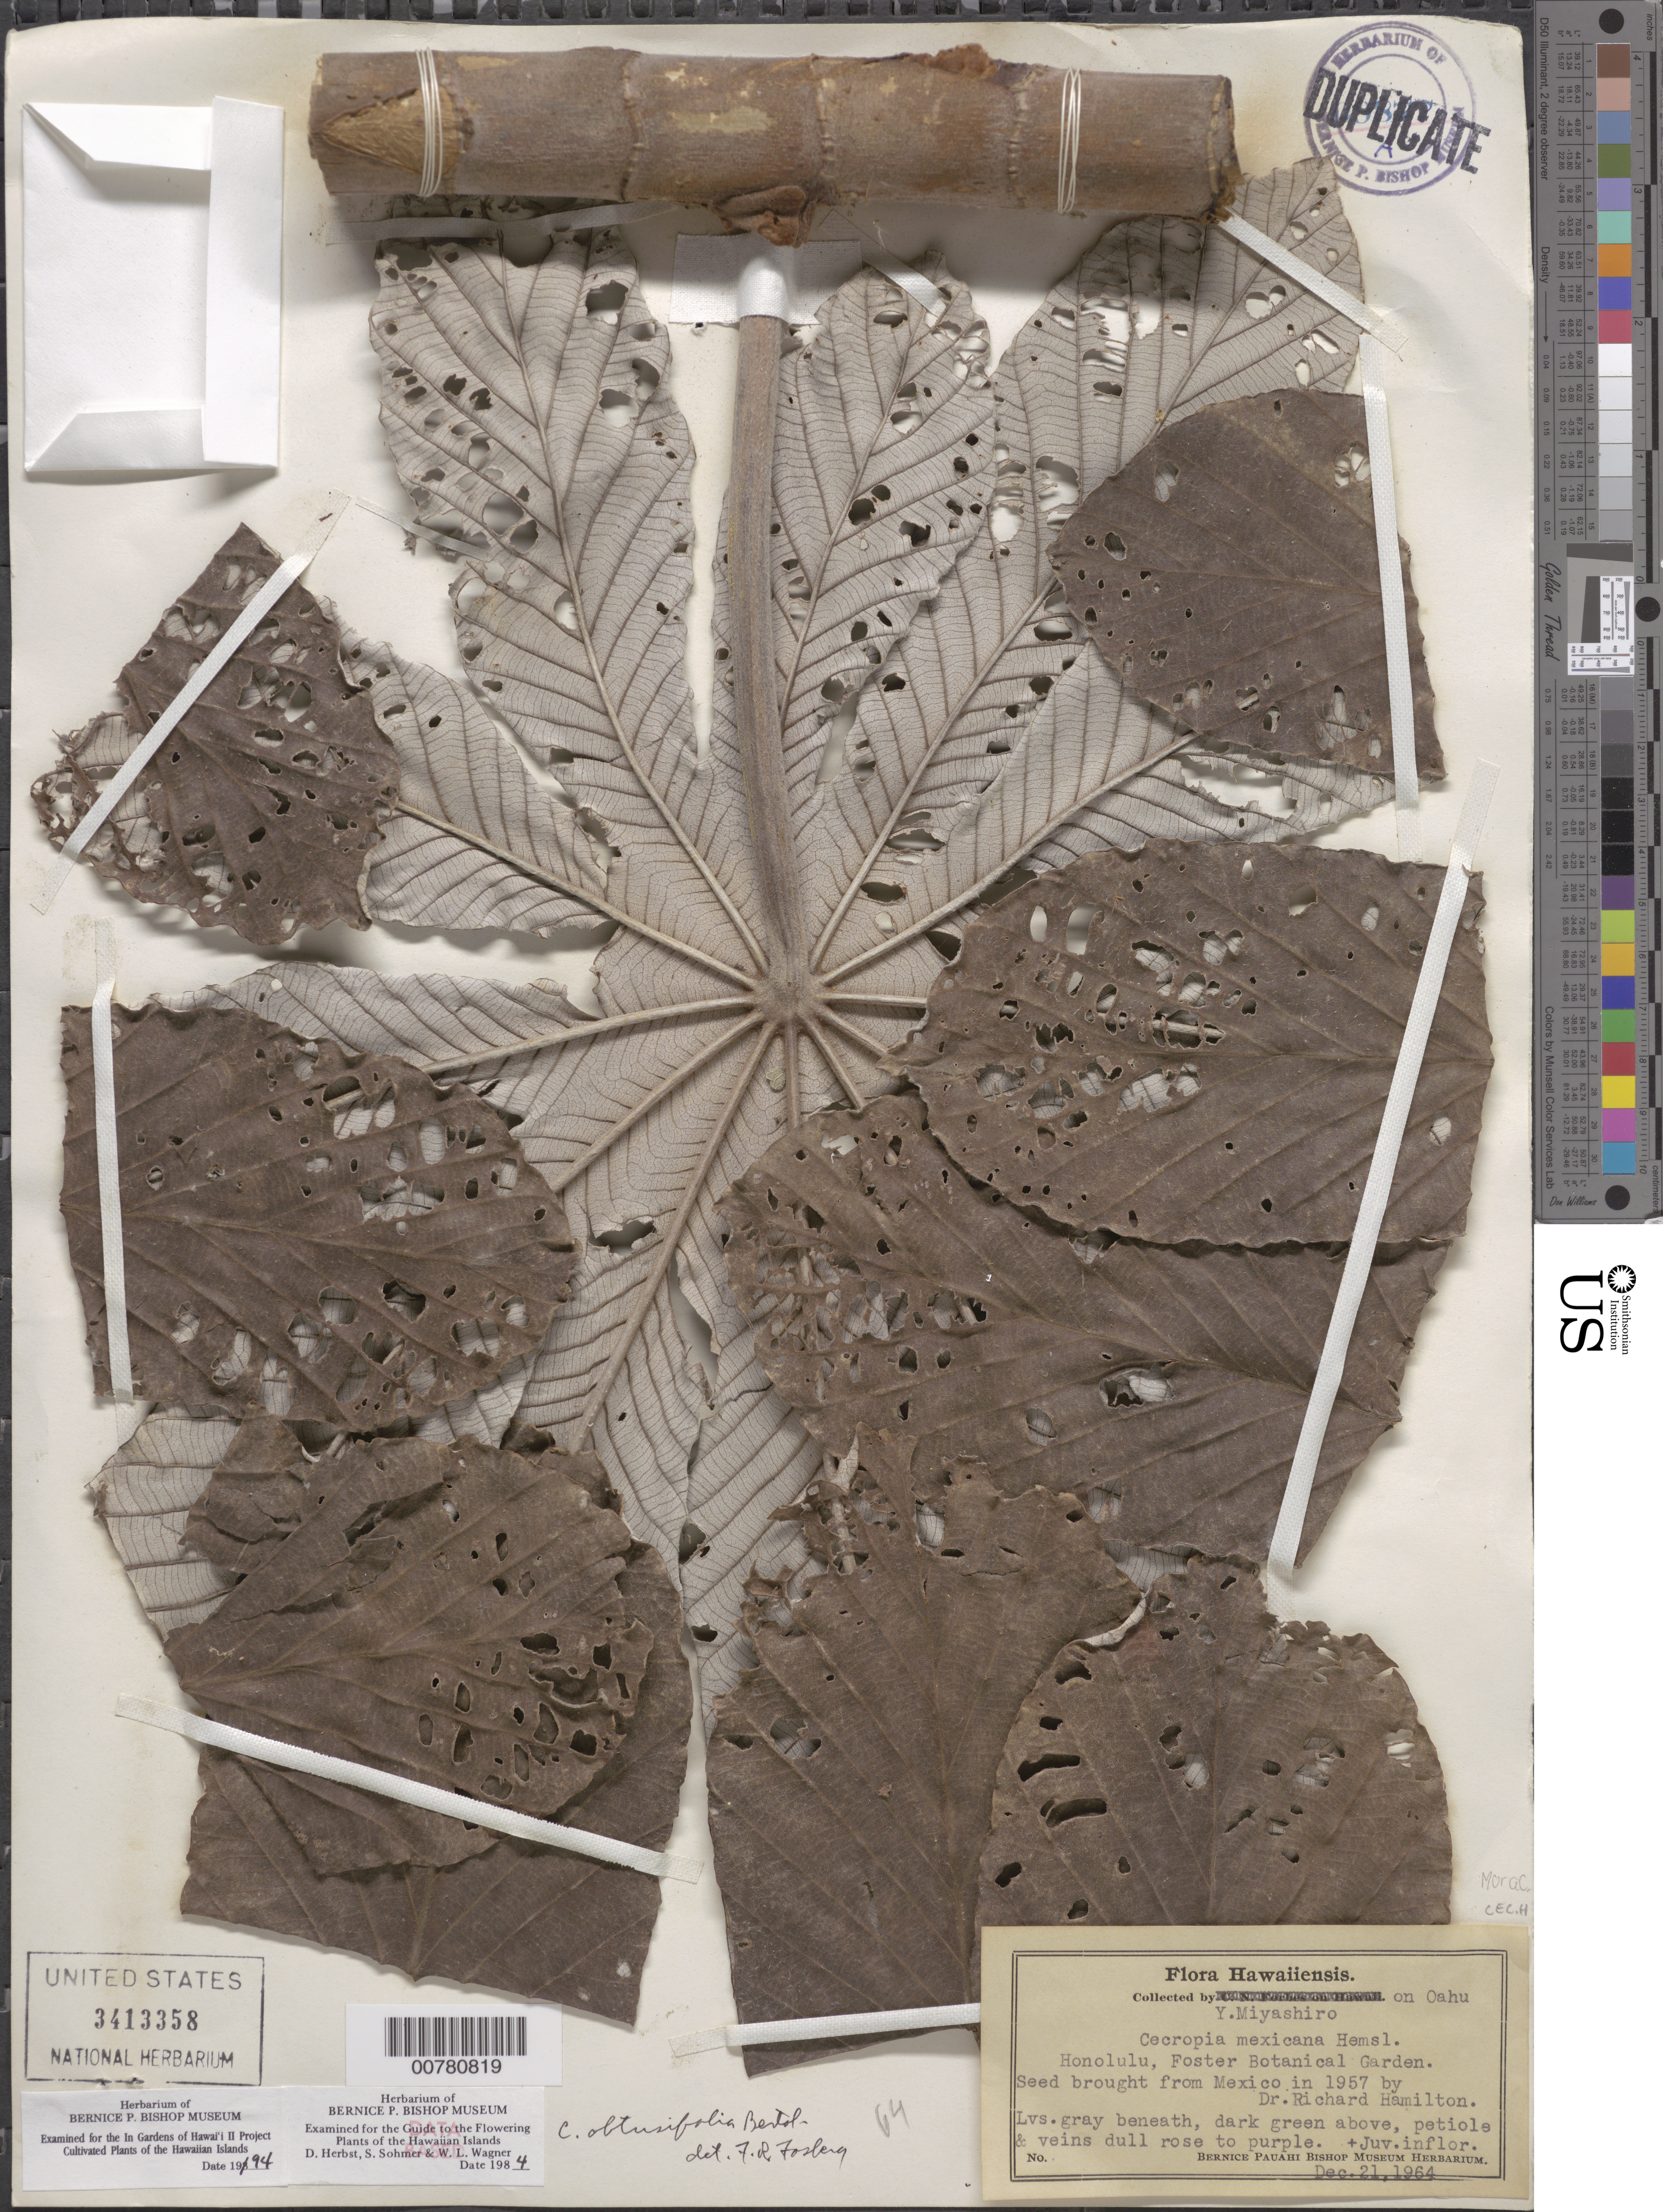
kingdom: Plantae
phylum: Tracheophyta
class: Magnoliopsida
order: Rosales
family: Urticaceae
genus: Cecropia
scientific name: Cecropia obtusifolia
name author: Bertol.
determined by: Fosberg, F. R.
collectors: Y. Miyashiro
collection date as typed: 21 Dec 1964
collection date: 1964-12-21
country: United States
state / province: Hawaii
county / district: Honolulu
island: Oahu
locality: Honolulu, Foster Botanical Garden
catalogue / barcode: US 3413358